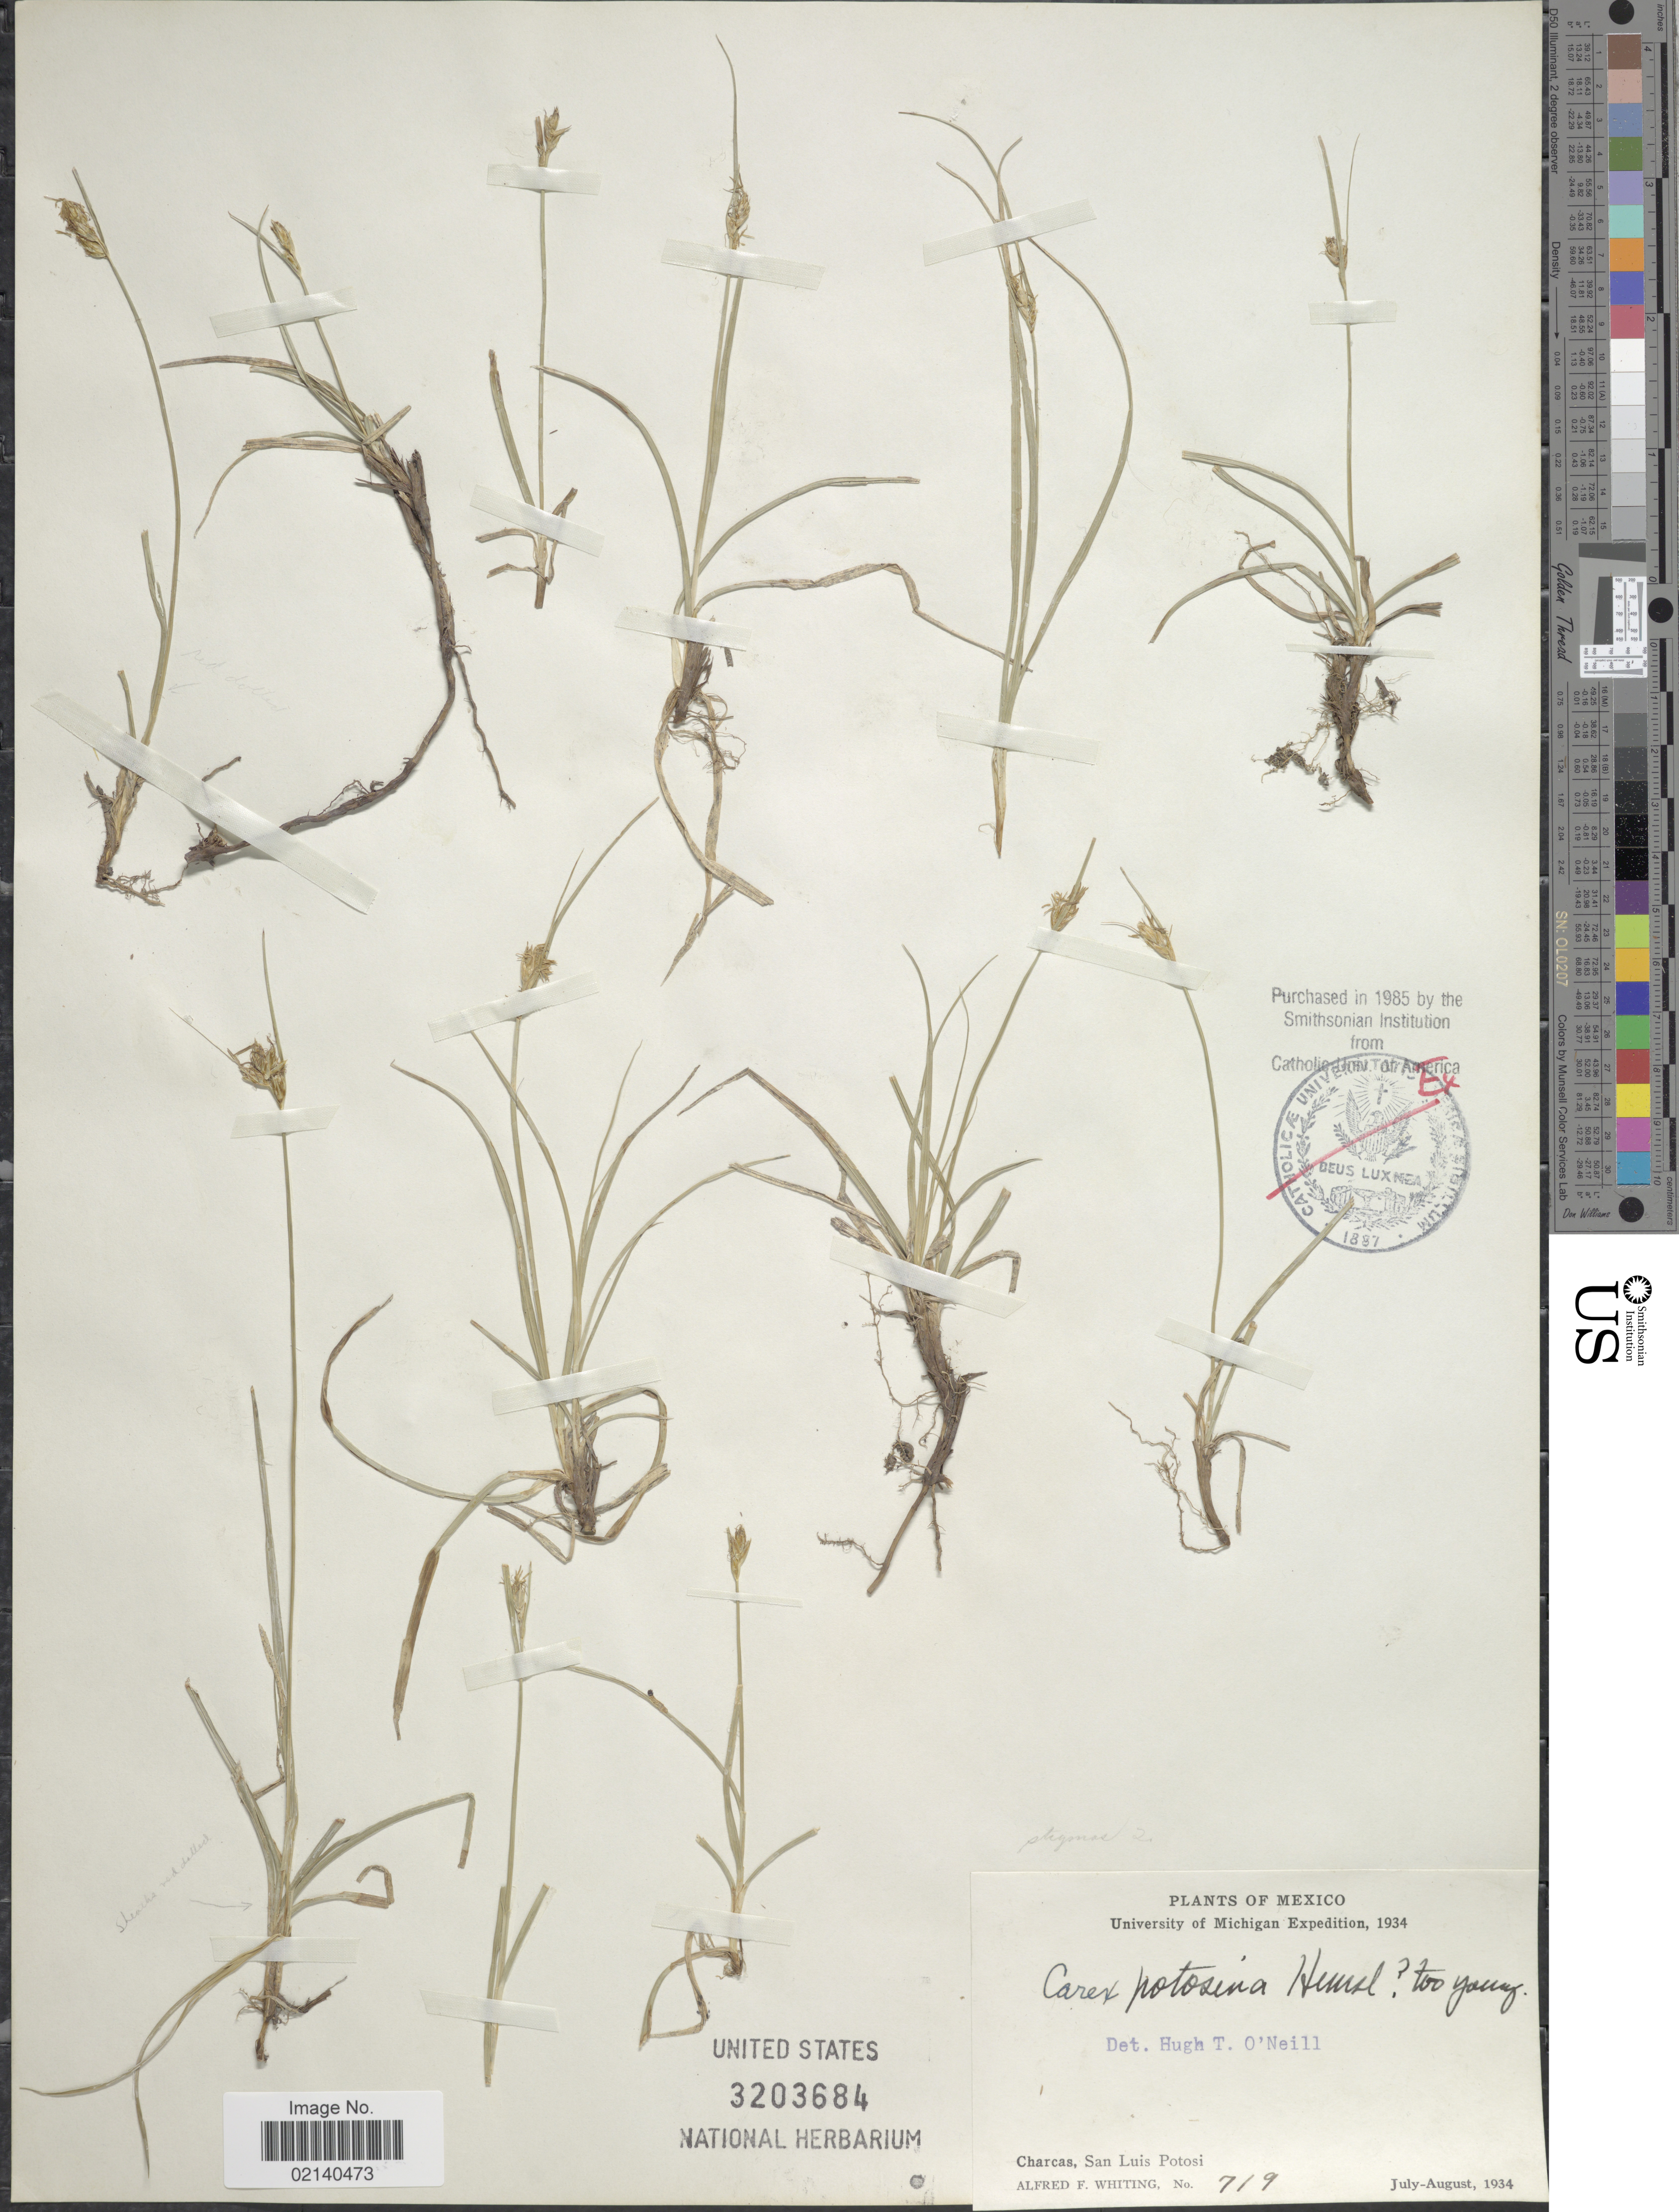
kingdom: Plantae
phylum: Tracheophyta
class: Liliopsida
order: Poales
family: Cyperaceae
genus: Carex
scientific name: Carex potosina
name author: Hemsl.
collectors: A. F. Whiting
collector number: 719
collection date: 1934-07/1934-08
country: Mexico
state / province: San Luis Potosí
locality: Charcas.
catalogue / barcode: US 3203684